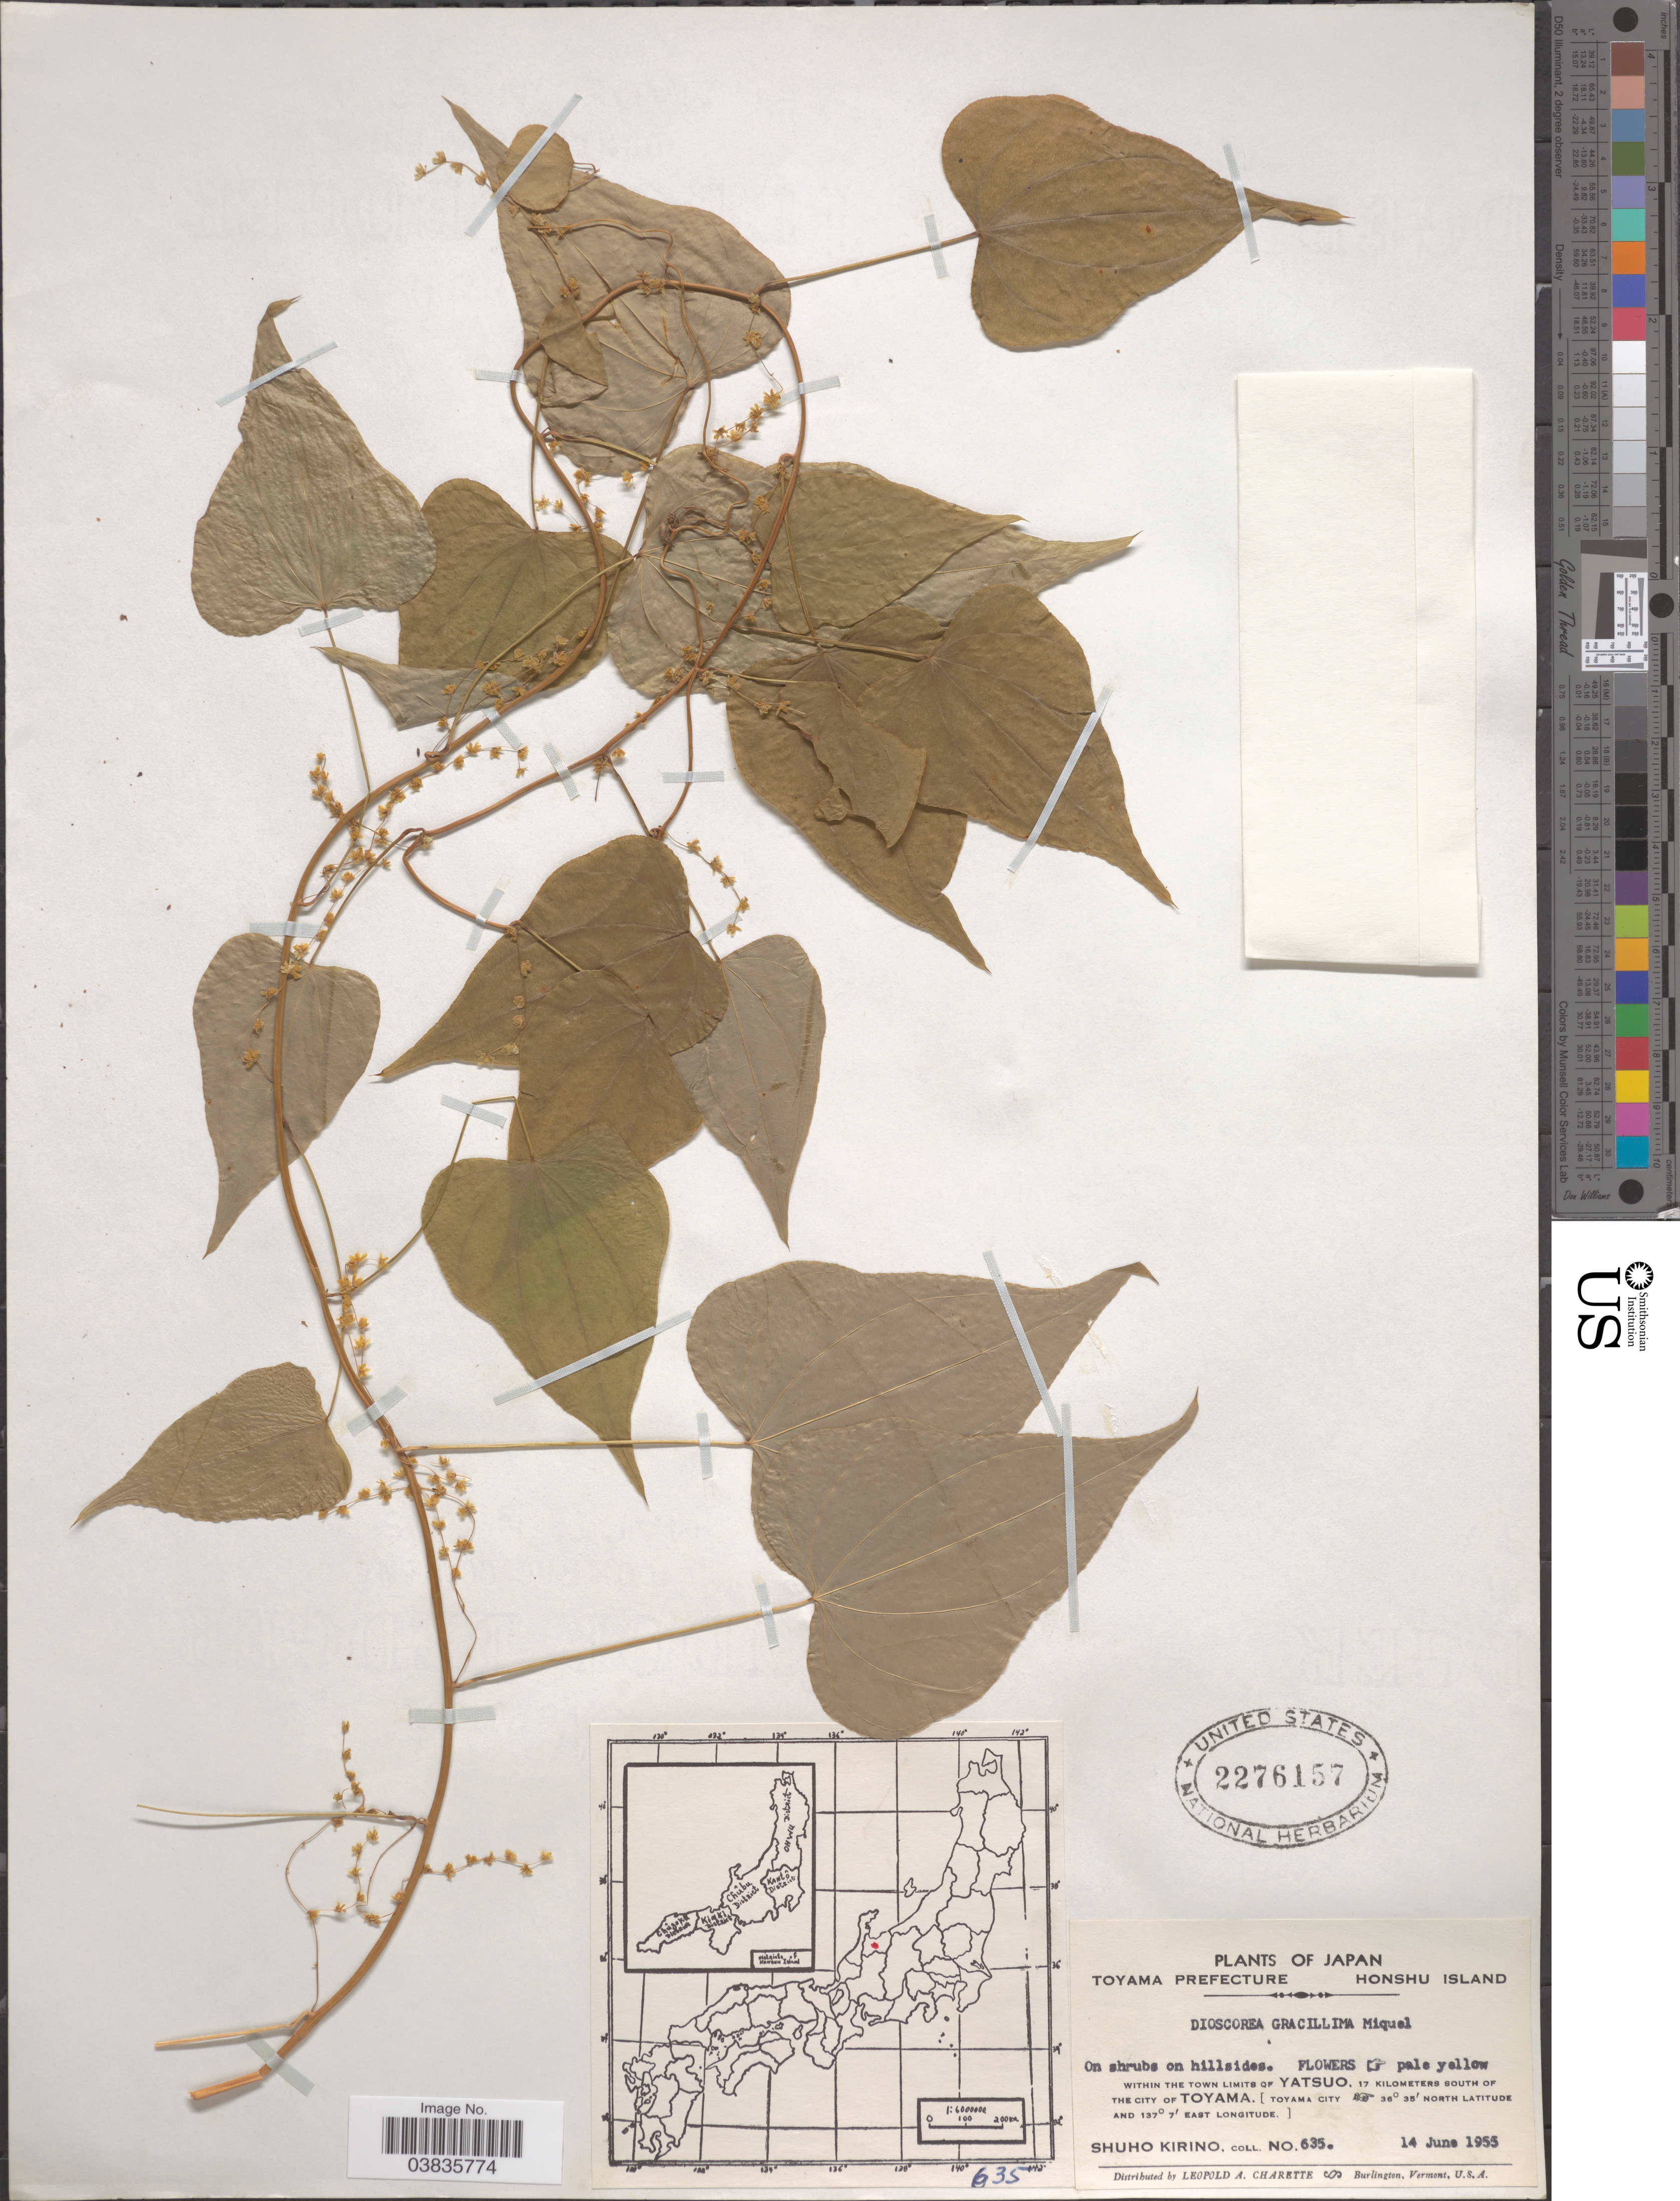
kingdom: Plantae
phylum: Tracheophyta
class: Liliopsida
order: Dioscoreales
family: Dioscoreaceae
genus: Dioscorea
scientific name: Dioscorea gracillima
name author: Miq.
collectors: S. Kirino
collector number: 635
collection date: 1955-06-14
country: Japan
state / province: Toyama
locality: Toyama Prefecture. Honshu Island. Within the town limits of Yatsuo, 17 kilometers south of the city of Toyama. [Toyama City].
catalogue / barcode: US 2276157